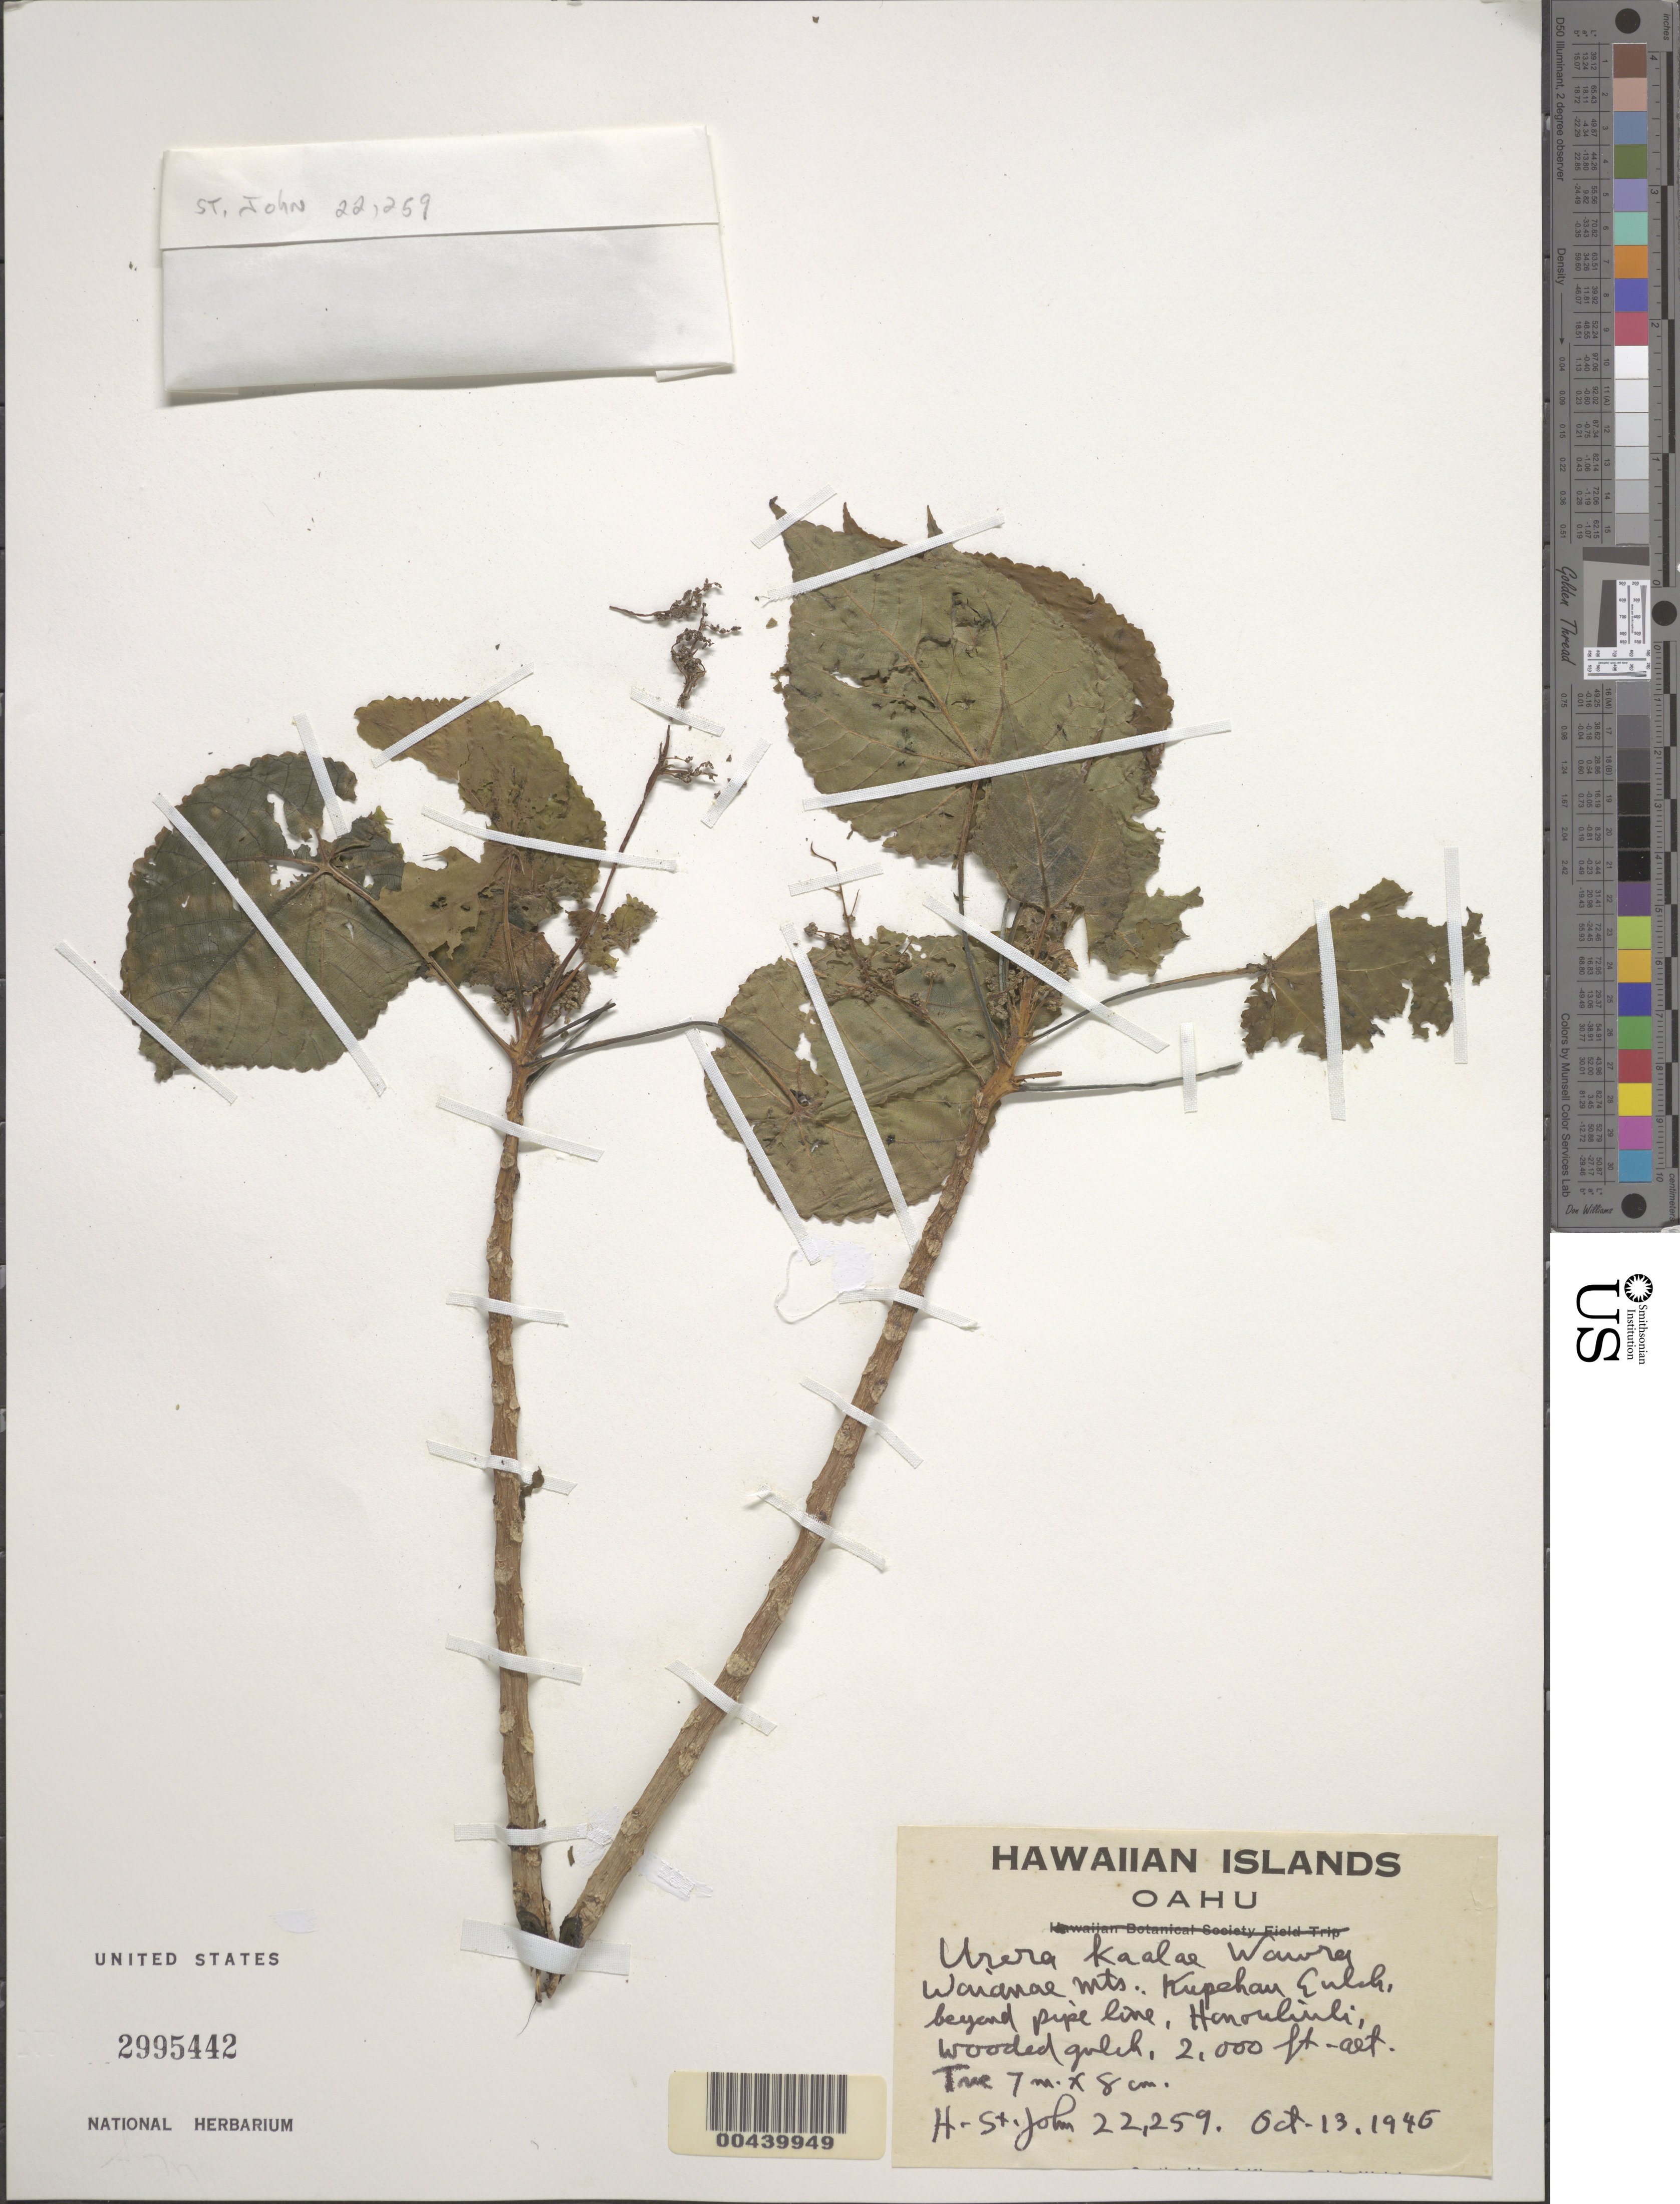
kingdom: Plantae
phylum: Tracheophyta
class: Magnoliopsida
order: Rosales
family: Urticaceae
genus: Urera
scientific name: Urera kaalae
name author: Wawra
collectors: H. St. John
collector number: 22259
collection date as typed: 13 Oct 1946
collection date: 1946-10-13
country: United States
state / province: Hawaii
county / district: Honolulu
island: Oahu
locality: Waianae Mountains, Kupehau Gulch, beyond pipe line, Honouliuli, wooded gulch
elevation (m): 610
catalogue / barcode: US 2995442